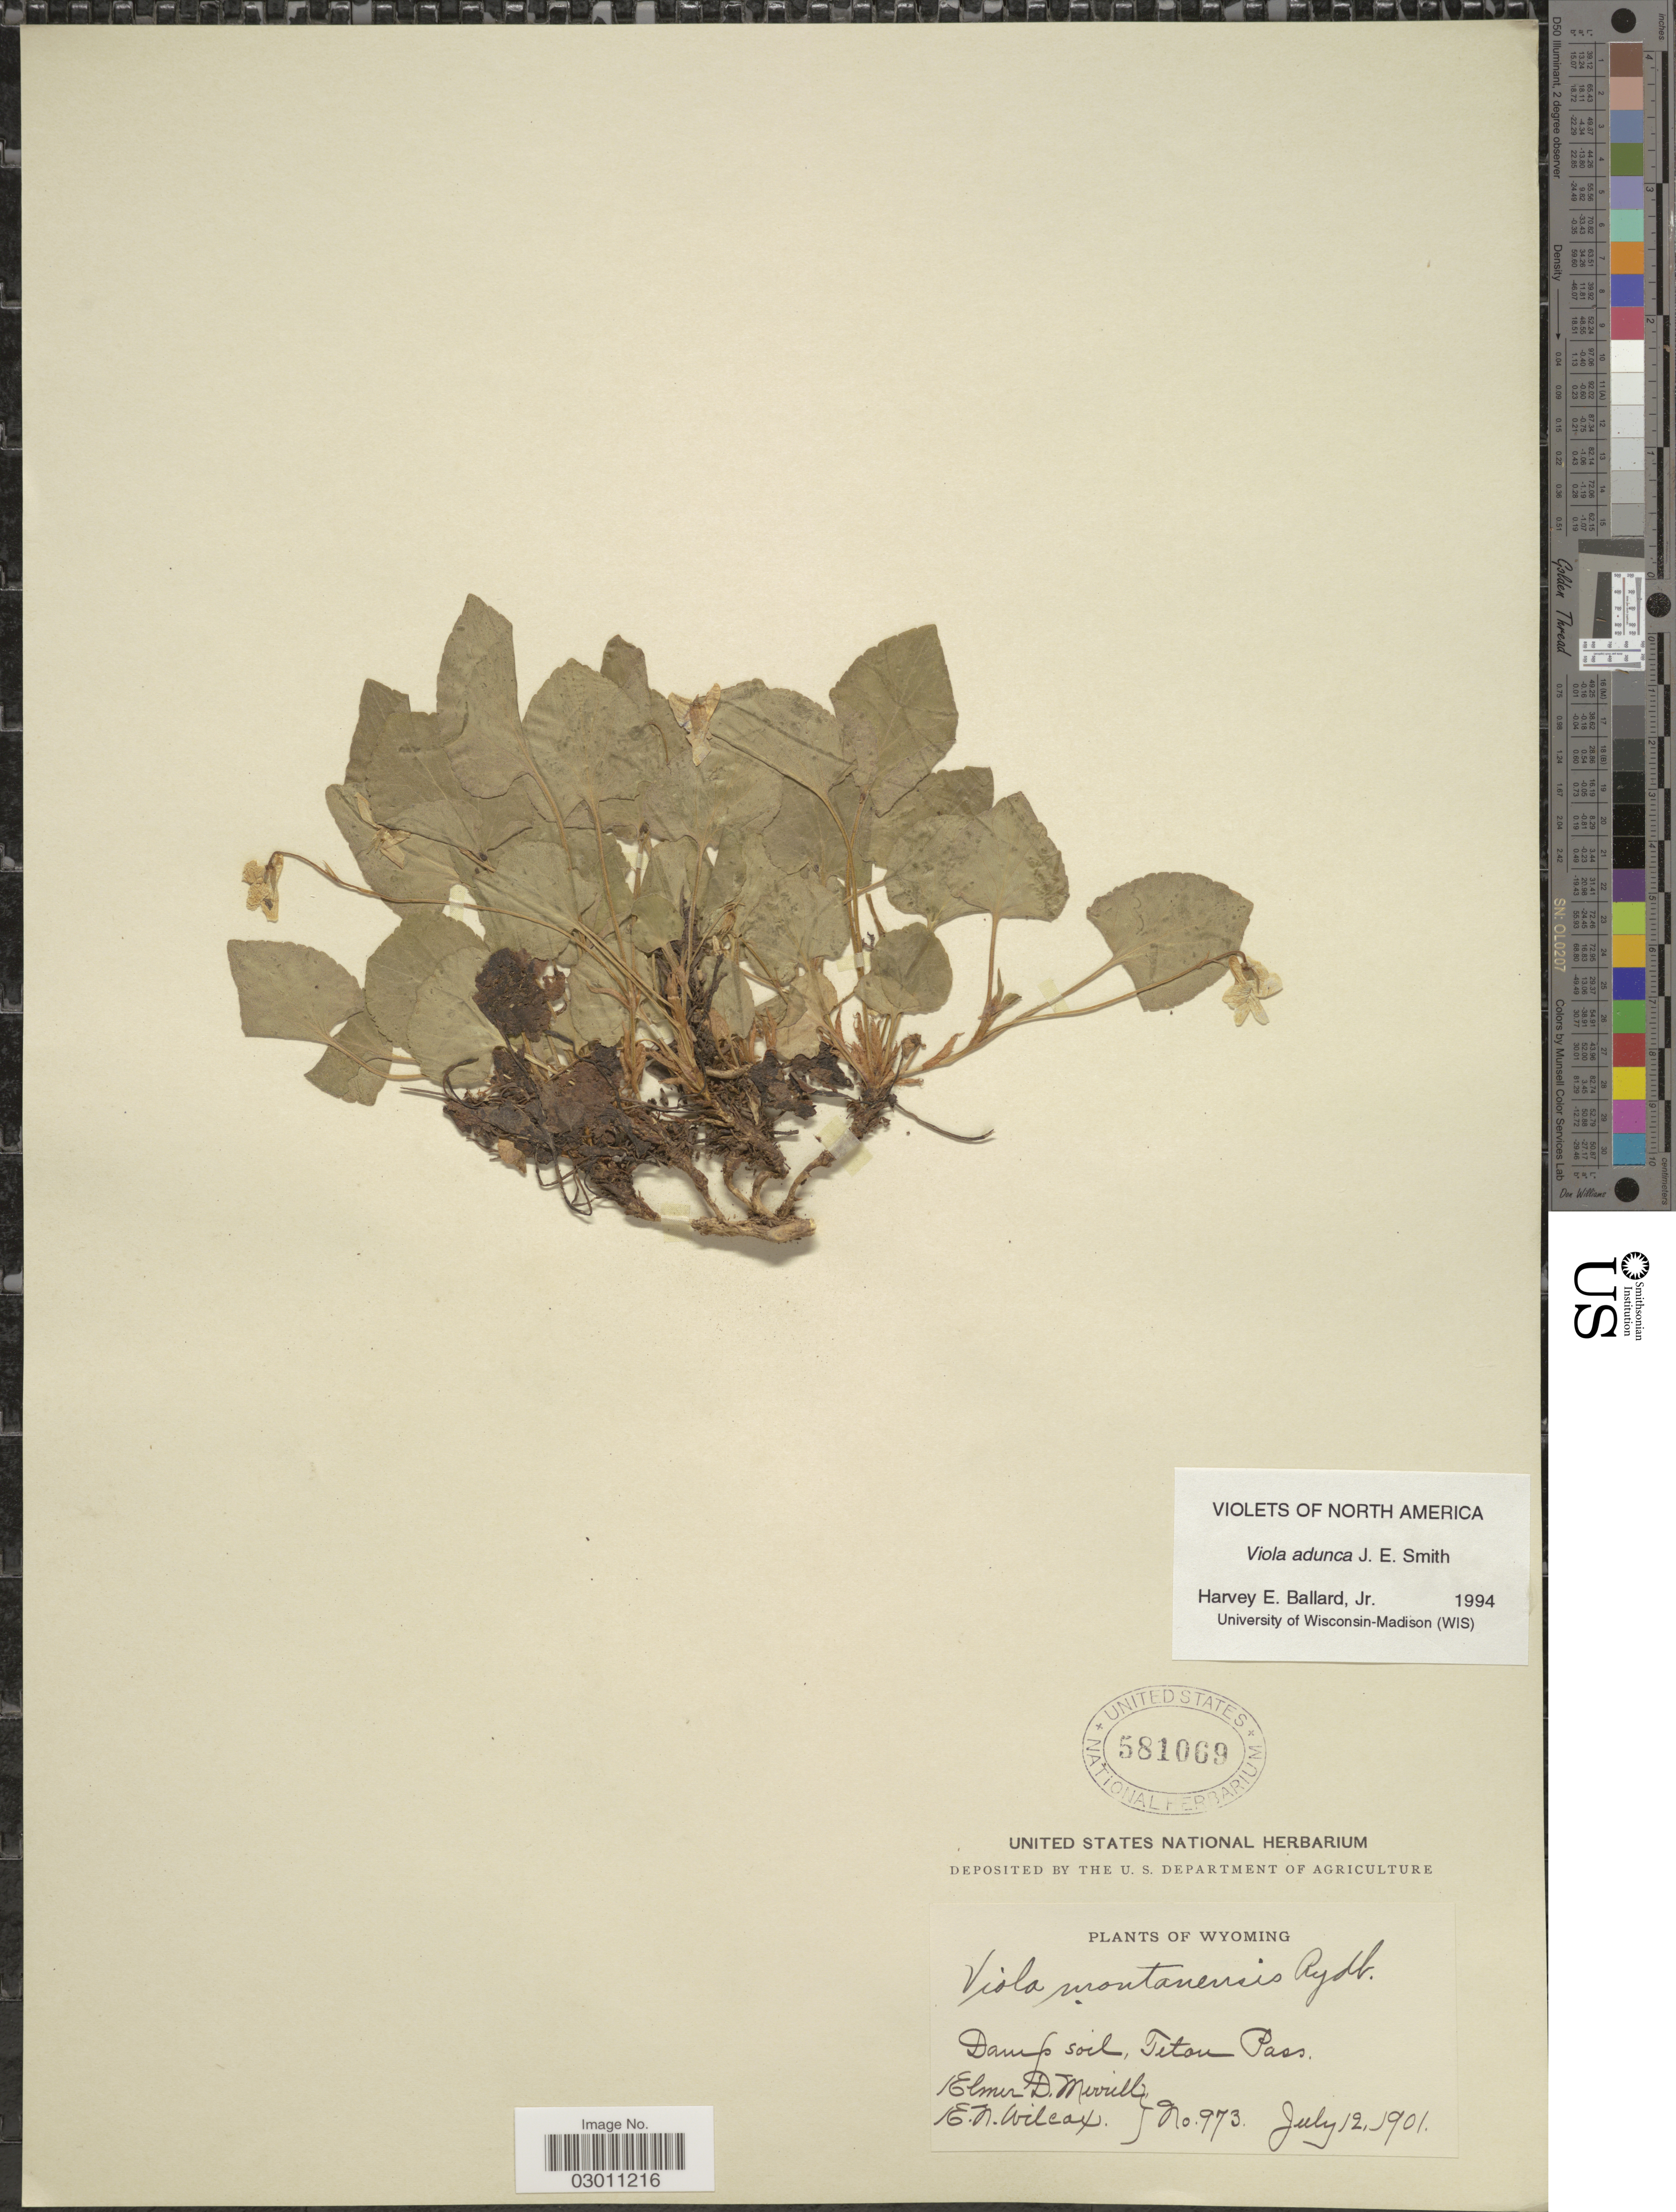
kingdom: Plantae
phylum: Tracheophyta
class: Magnoliopsida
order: Malpighiales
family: Violaceae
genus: Viola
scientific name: Viola adunca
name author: Sm.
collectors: E. D. Merrill & E. Wilcox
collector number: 973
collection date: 1901-07-12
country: United States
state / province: Wyoming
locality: Teton Pass.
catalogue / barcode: US 581069